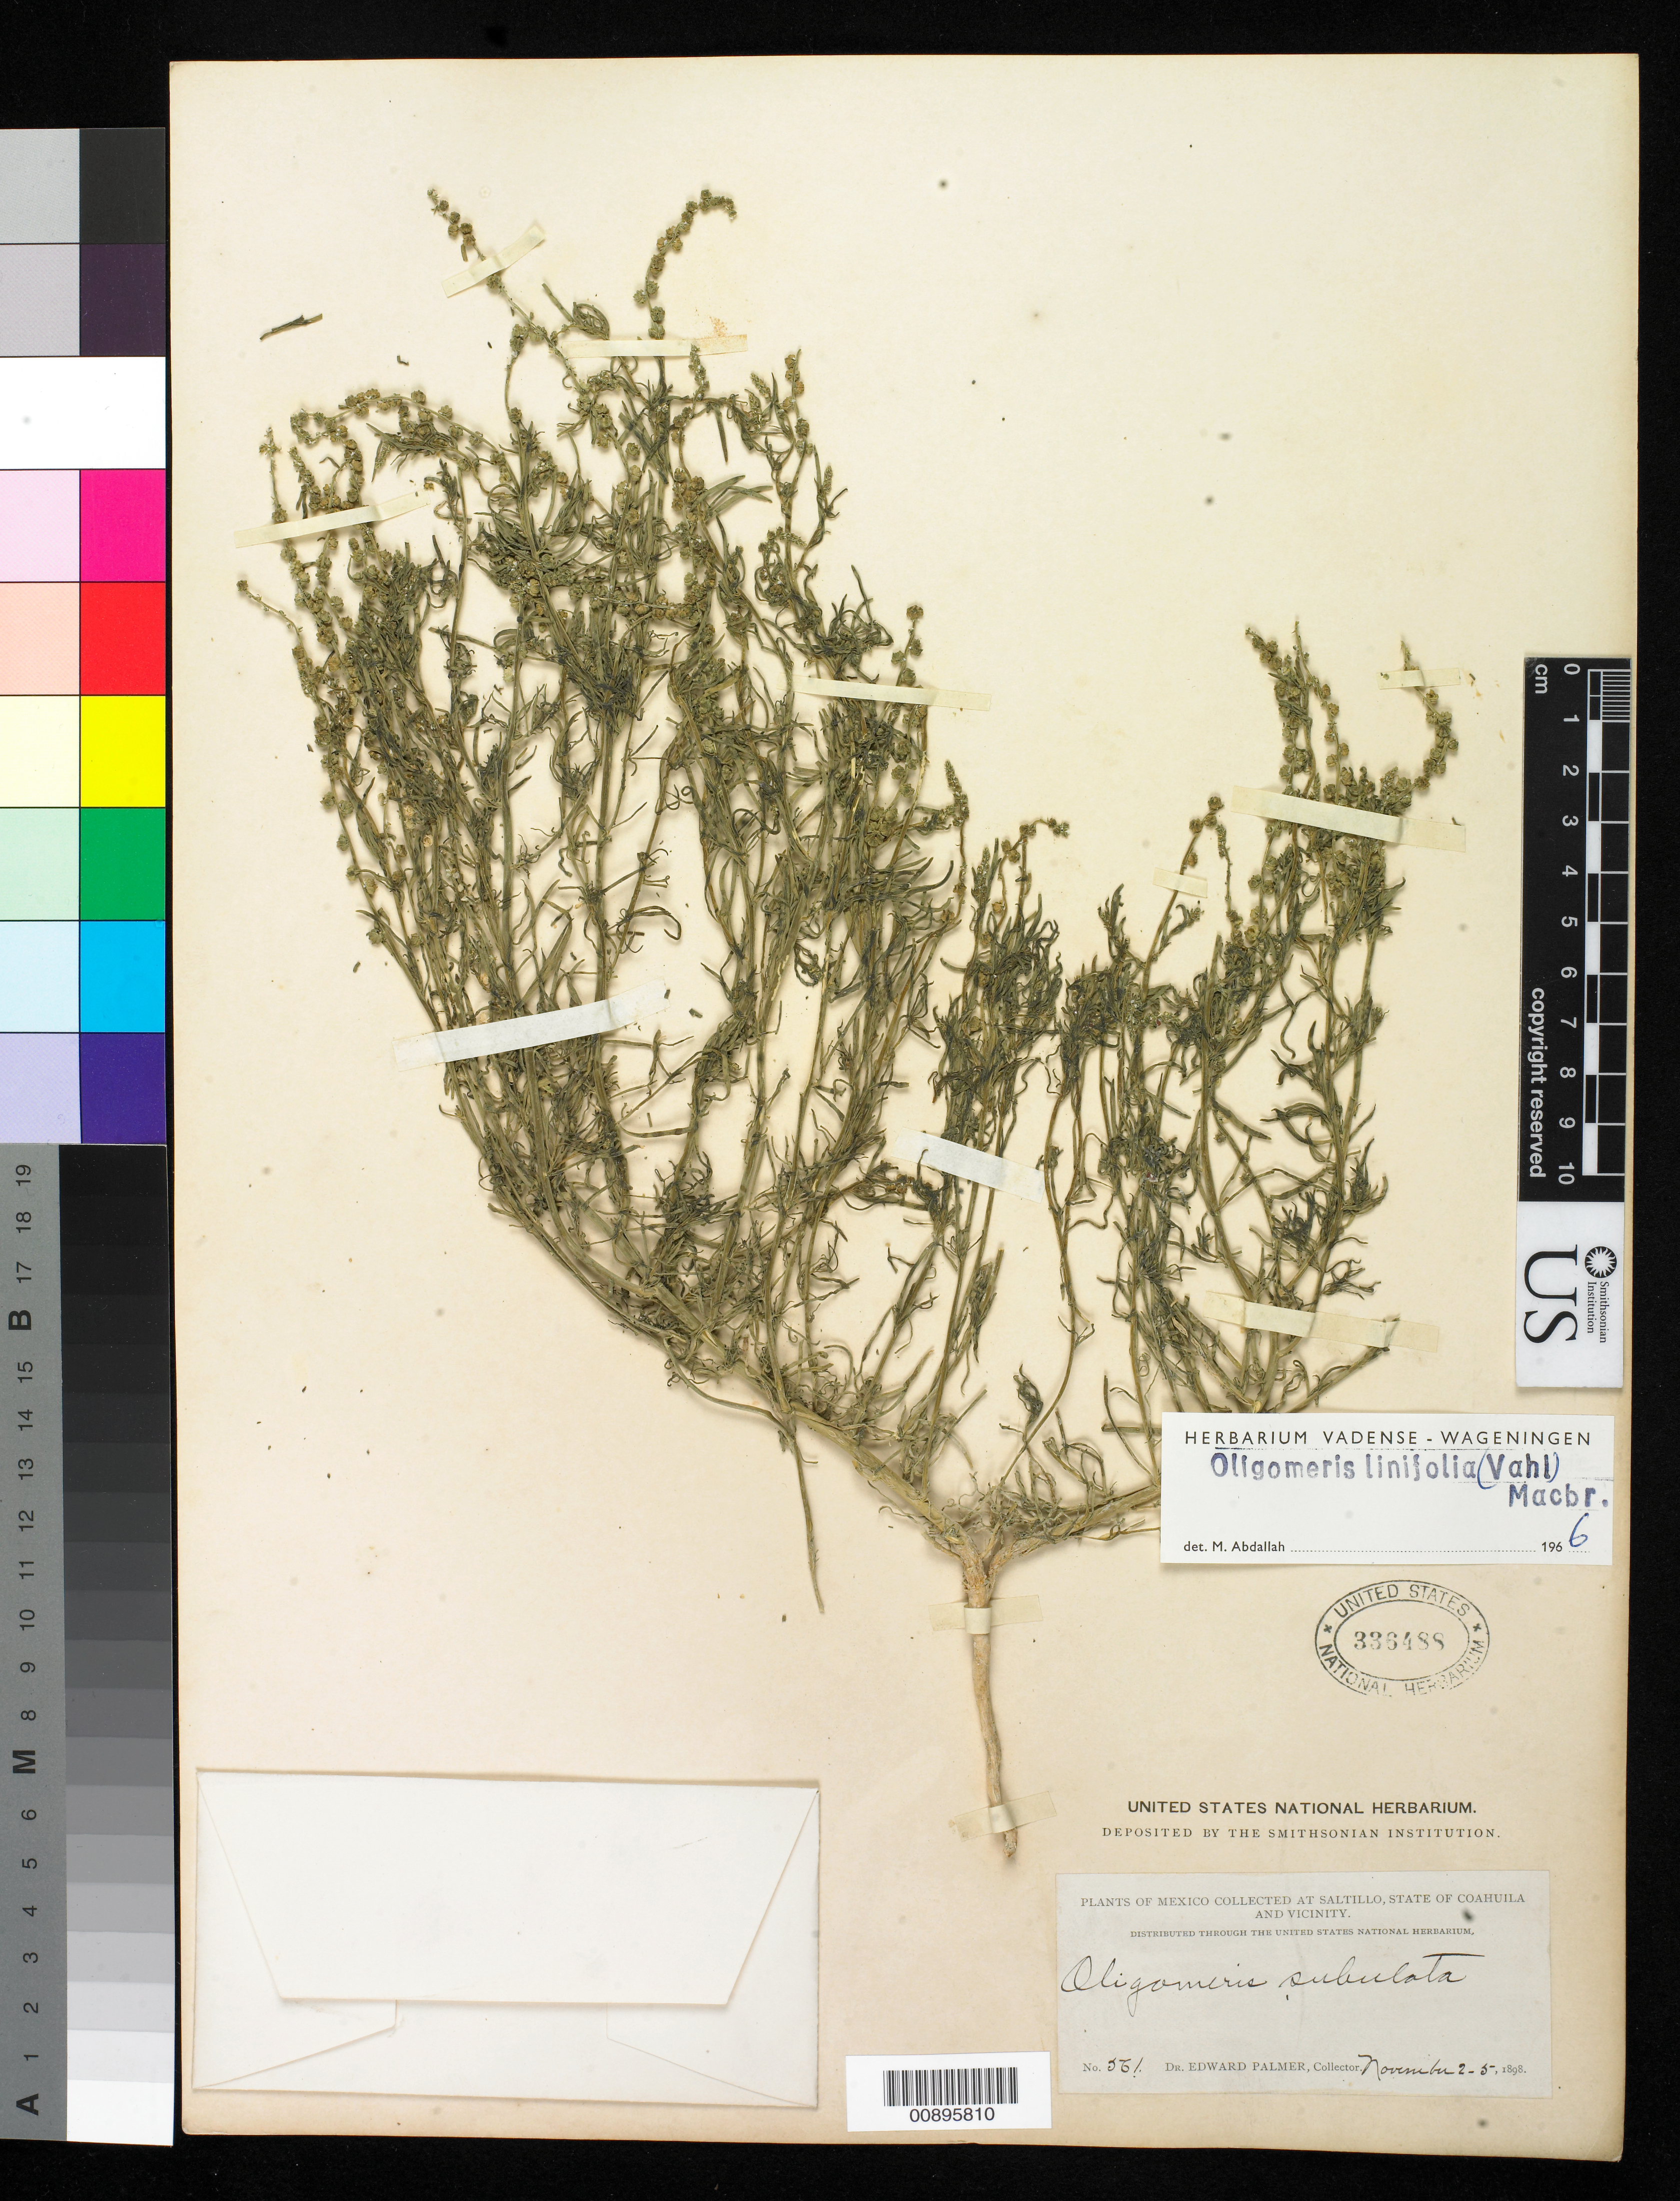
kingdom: Plantae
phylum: Tracheophyta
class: Magnoliopsida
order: Brassicales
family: Resedaceae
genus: Oligomeris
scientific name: Oligomeris linifolia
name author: (Vahl) J.F. Macbr.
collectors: E. Palmer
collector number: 561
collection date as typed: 02 Nov 1898 to 05 Nov 1898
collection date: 1898-11-02/1898-11-05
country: Mexico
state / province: Coahuila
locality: Saltillo, Coahuila and vicinity.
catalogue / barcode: US 336488